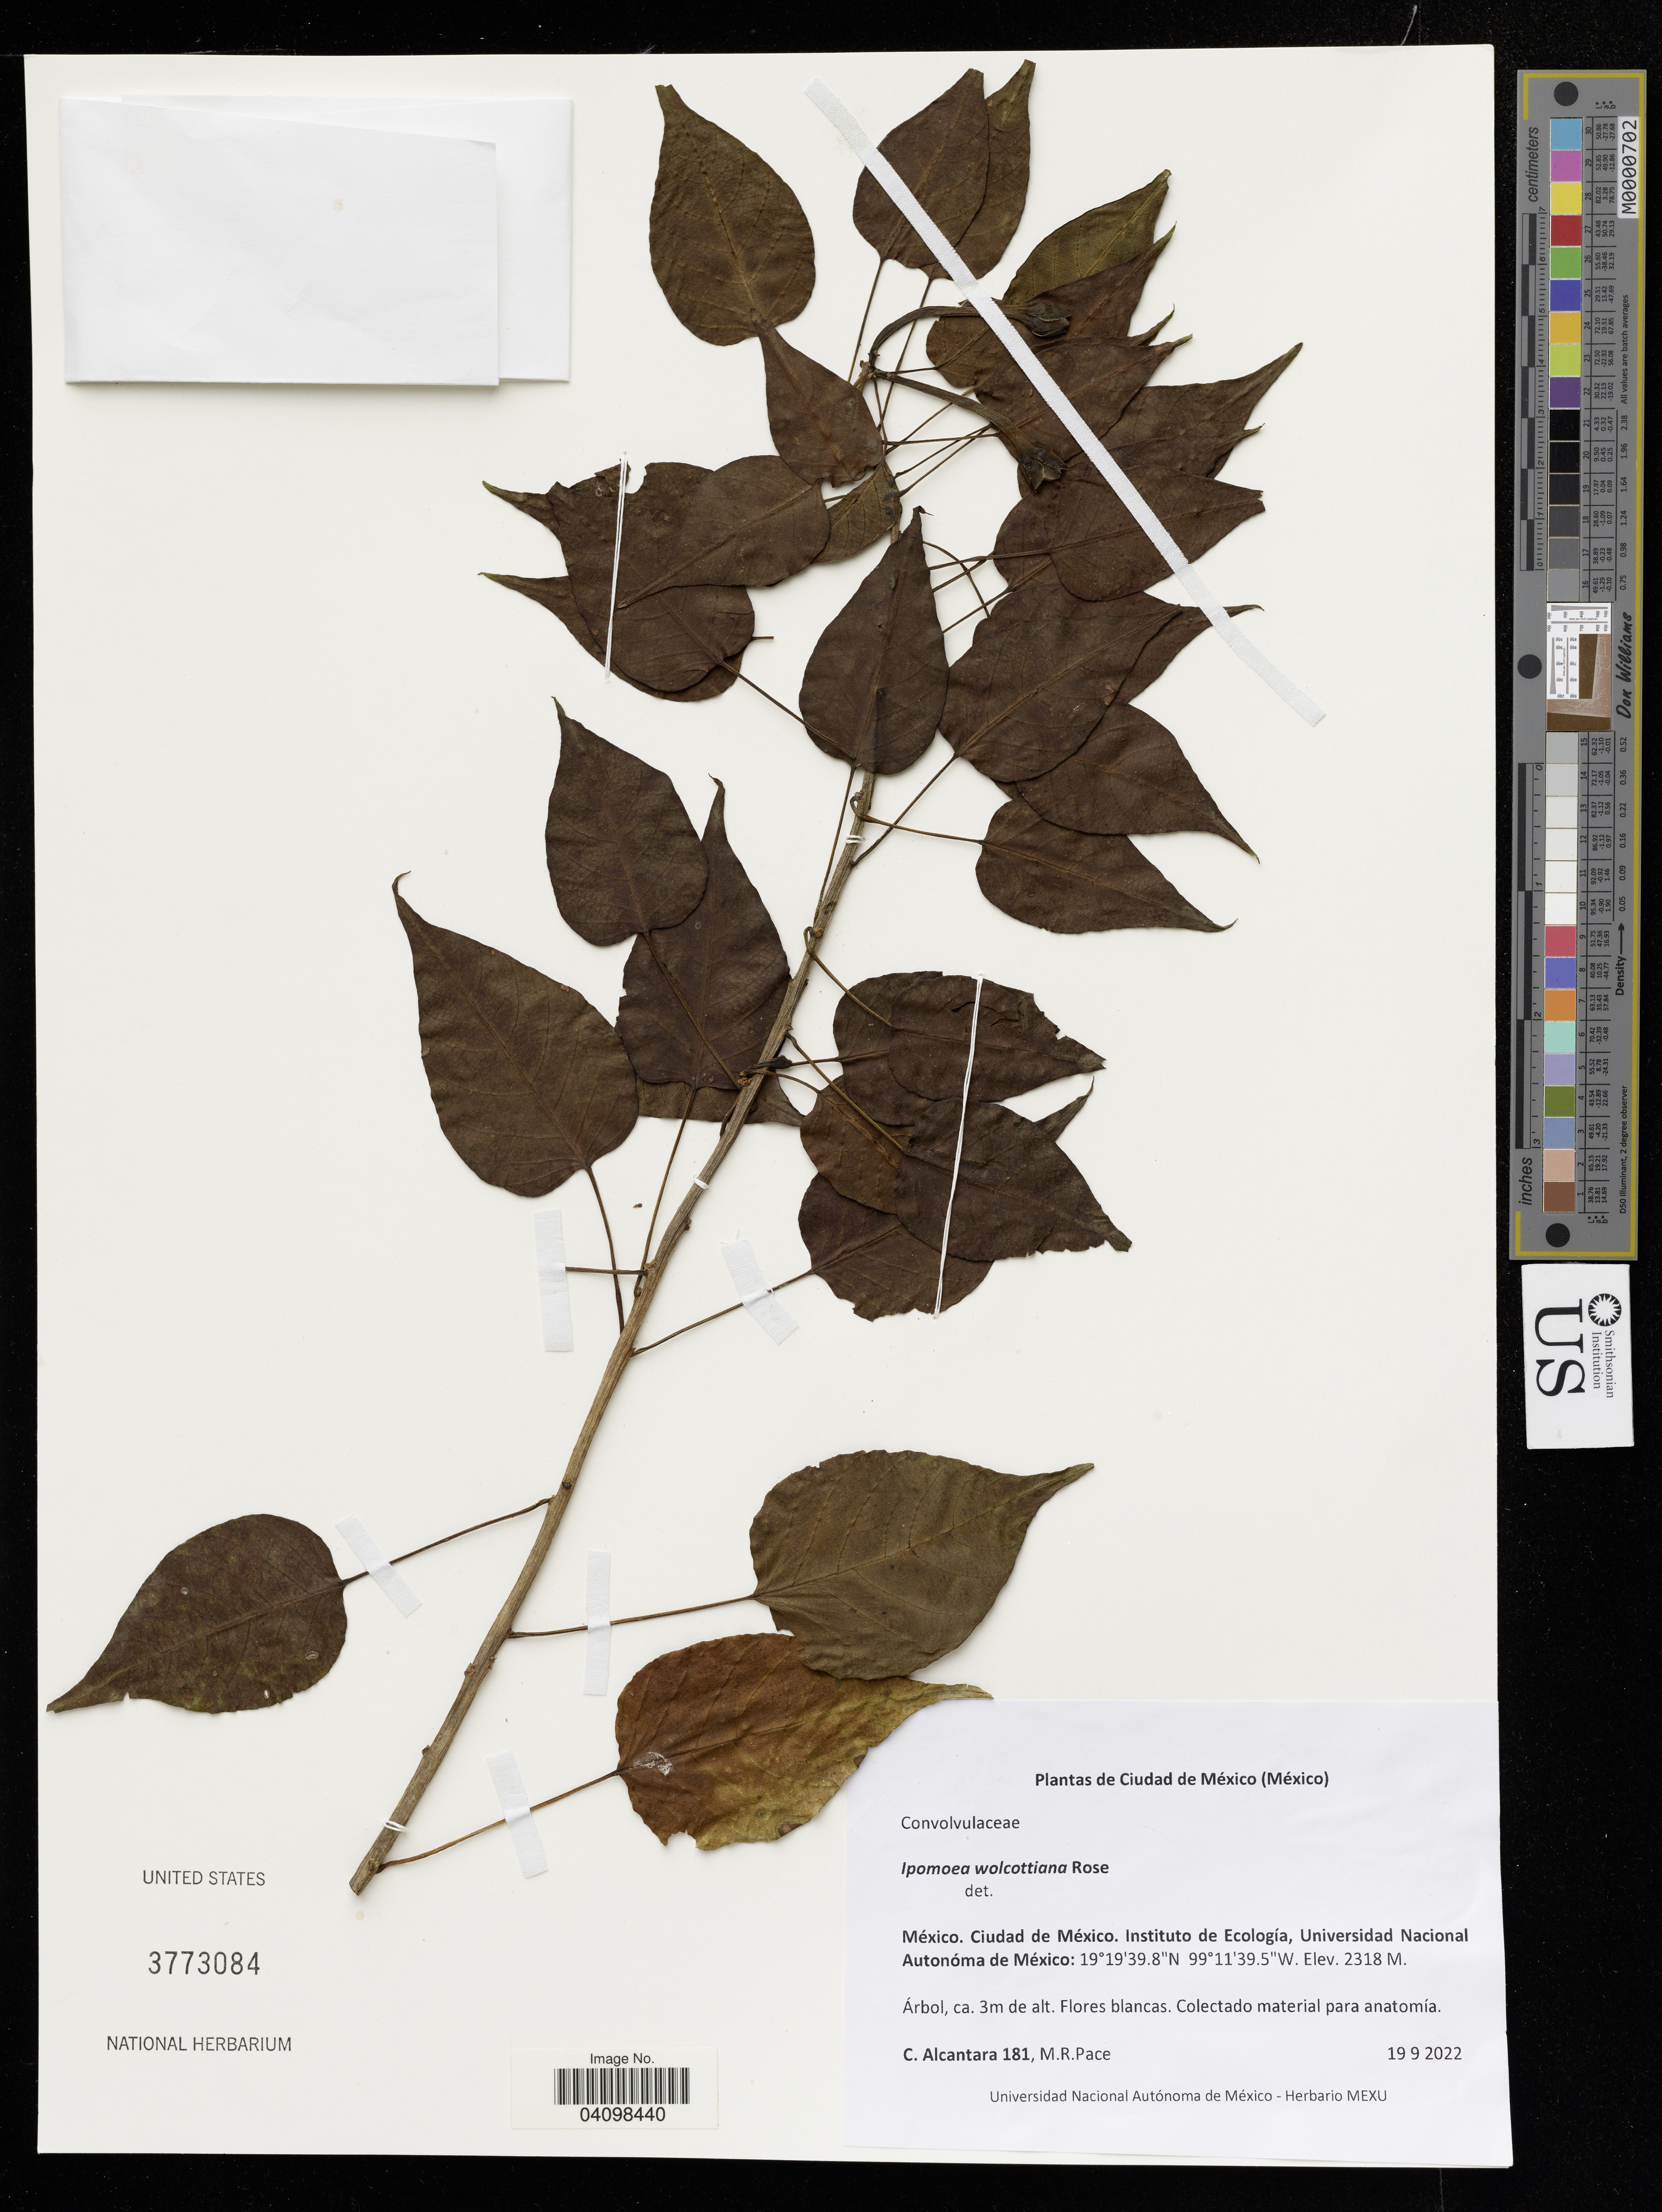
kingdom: Plantae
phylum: Tracheophyta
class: Magnoliopsida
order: Solanales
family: Convolvulaceae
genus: Ipomoea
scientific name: Ipomoea wolcottiana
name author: Rose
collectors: C. Alcantara & M. R. Pace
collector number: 181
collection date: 2022-09-19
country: Mexico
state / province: México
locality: Instituto de Ecología, Universidad Nacional Autonóma de México.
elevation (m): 2318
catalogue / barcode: US 3773084